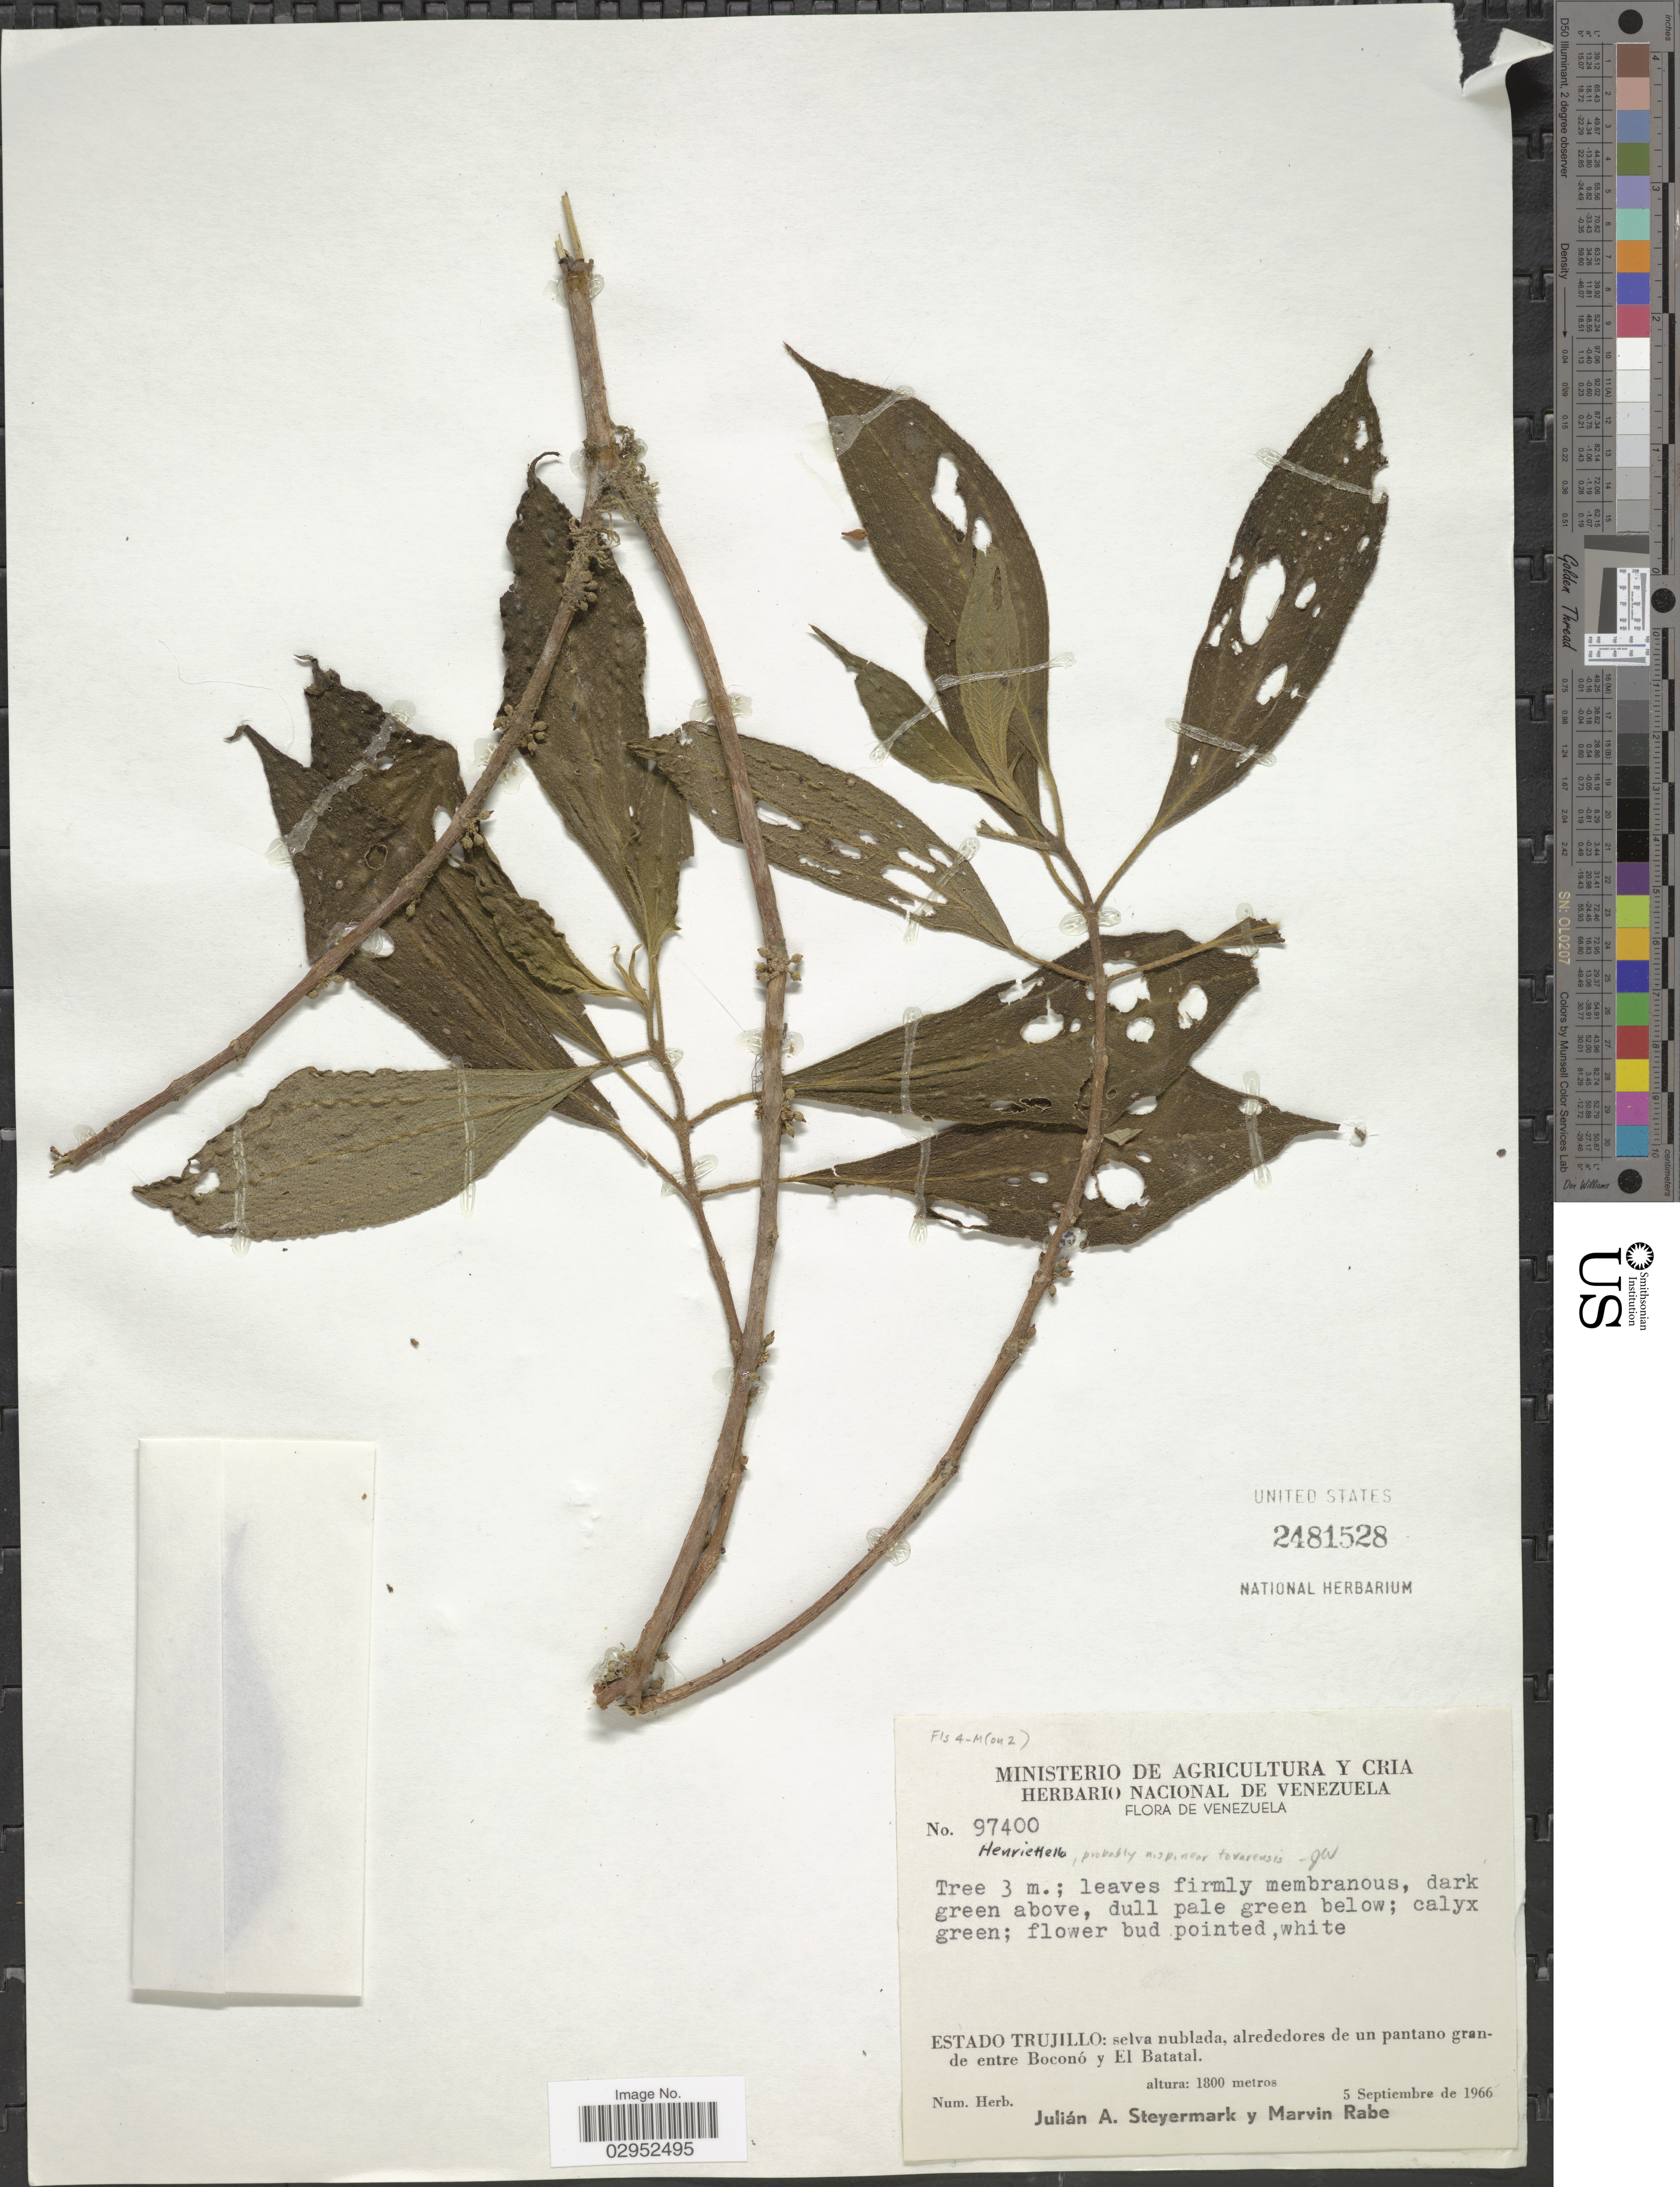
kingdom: Plantae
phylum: Tracheophyta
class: Magnoliopsida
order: Myrtales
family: Melastomataceae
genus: Henriettella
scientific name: Henriettella sp.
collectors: J. Steyermark & M. Rabe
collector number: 97400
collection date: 1966-09-05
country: Venezuela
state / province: Trujillo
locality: Selva nublada, alrededores de un pantano grande entre Boconó y El Batatal.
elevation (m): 1800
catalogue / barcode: US 2481528